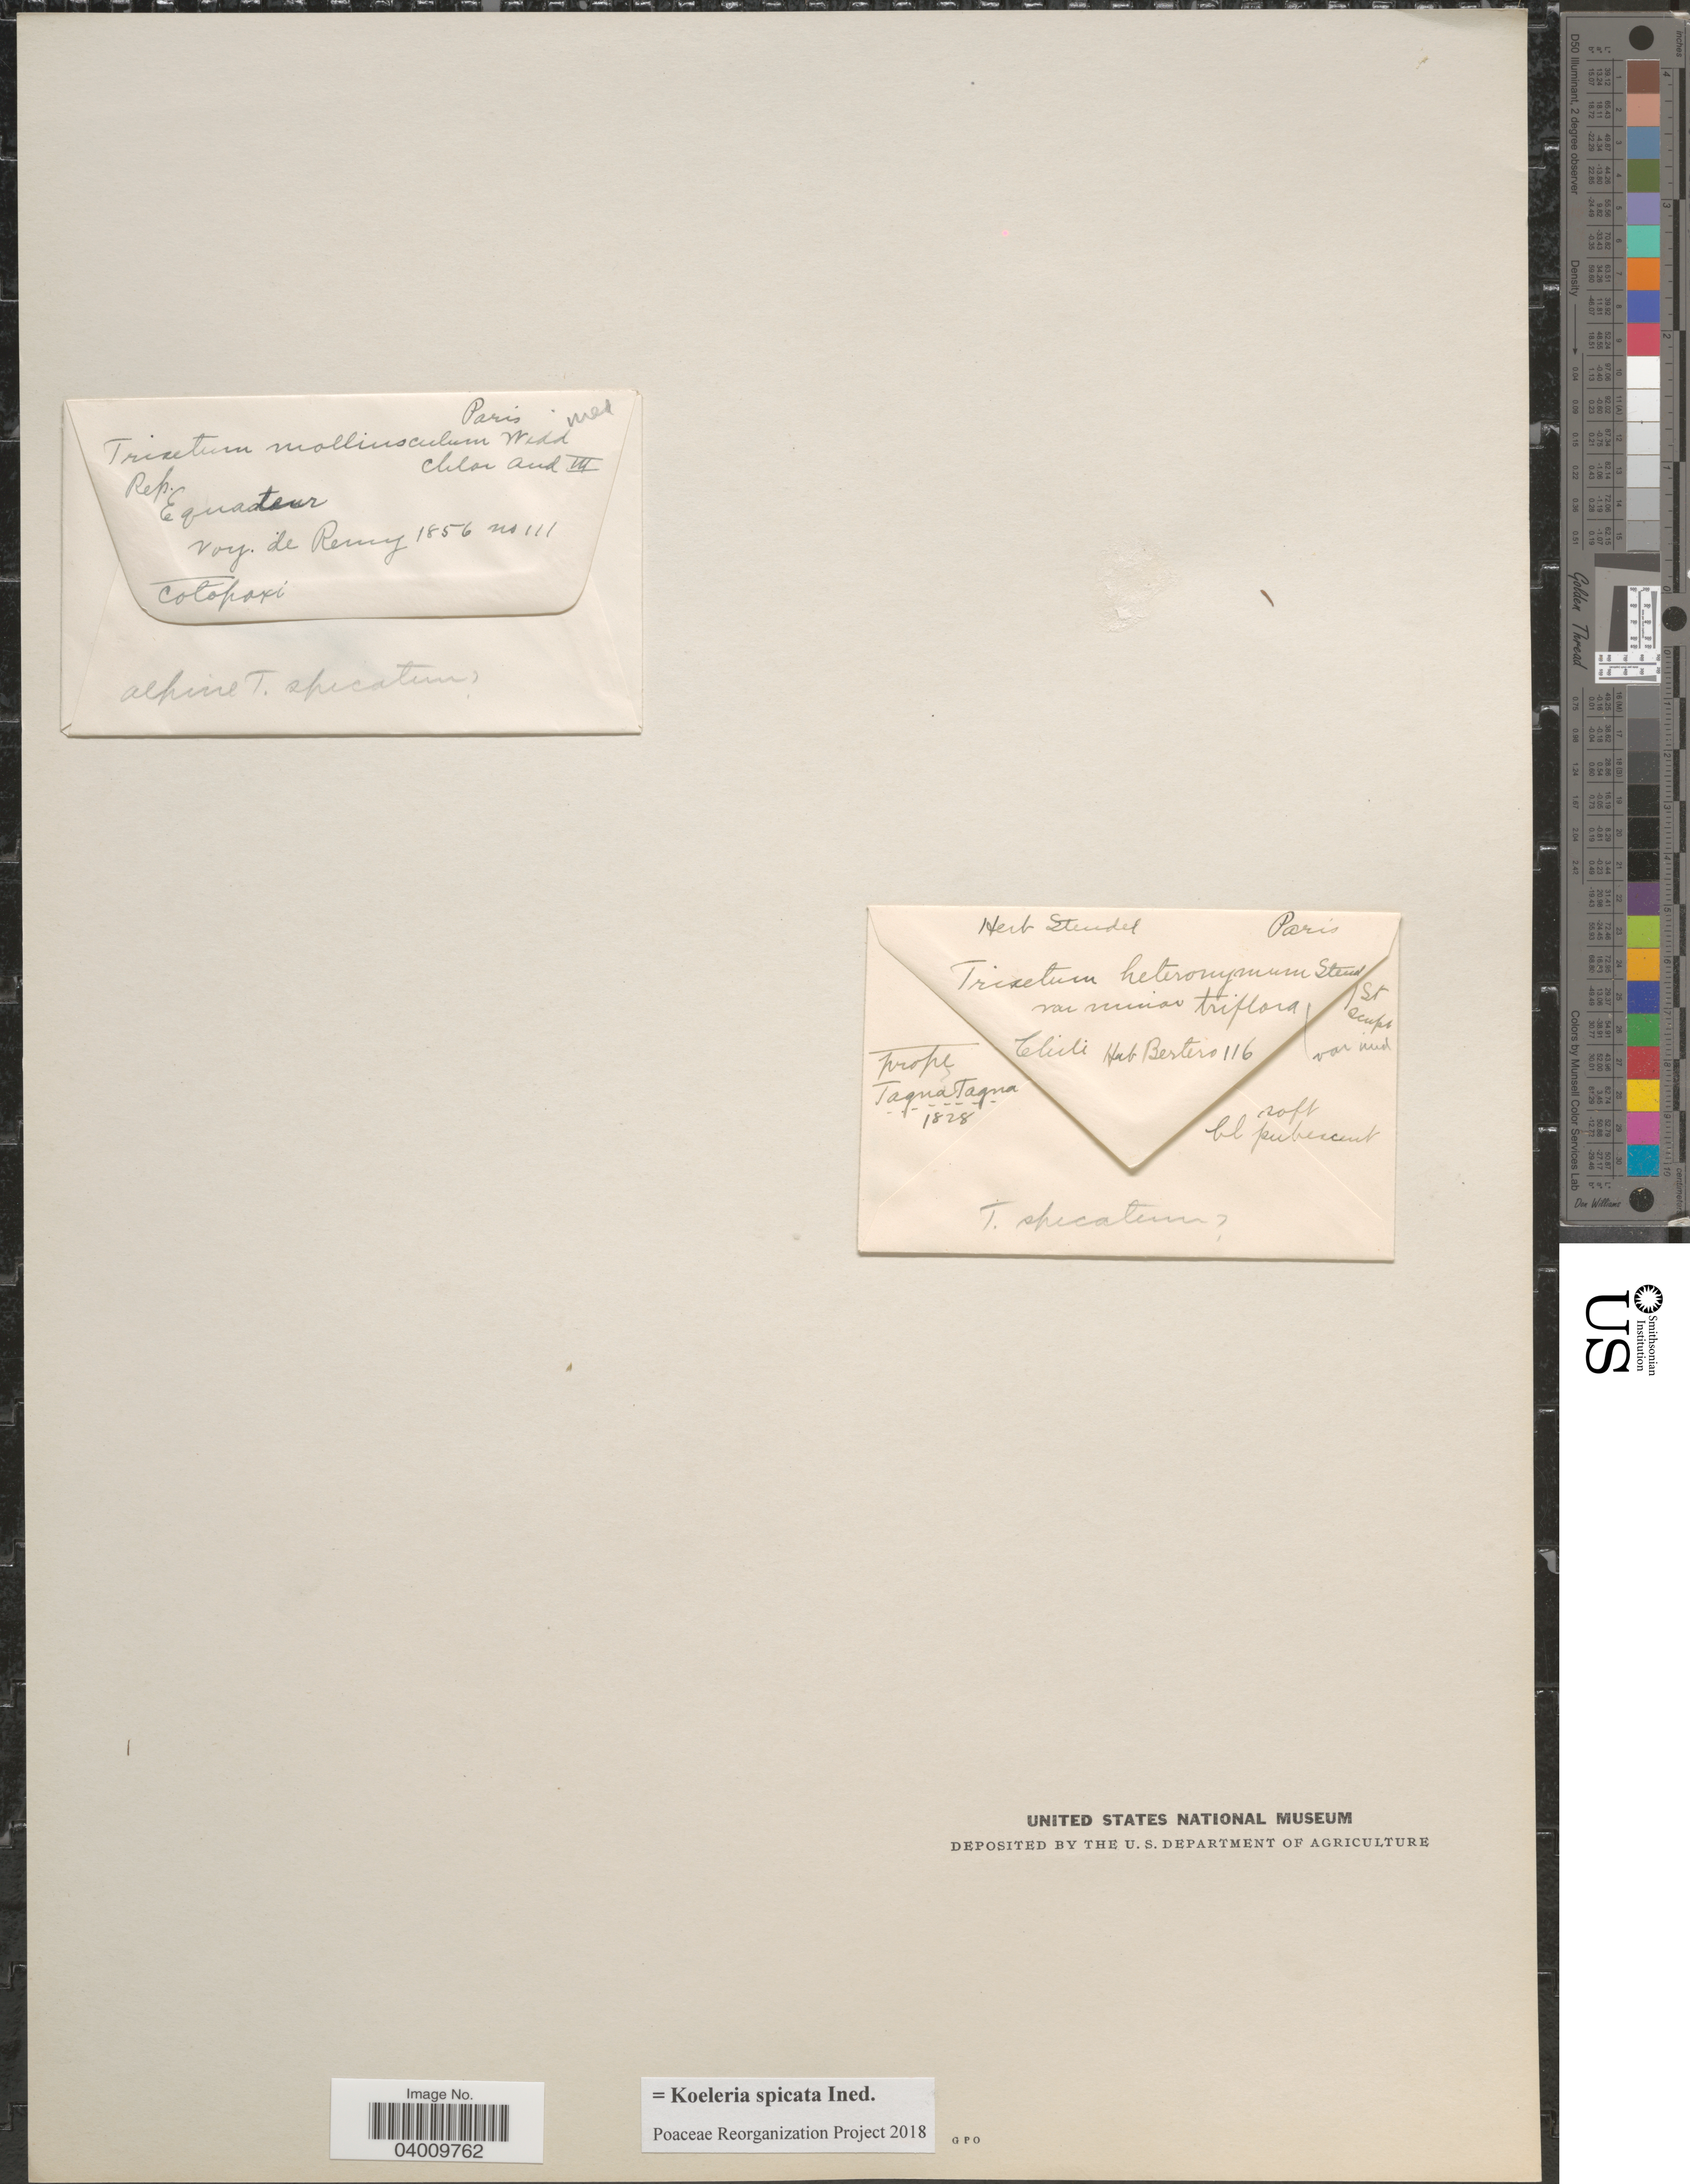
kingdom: Plantae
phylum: Tracheophyta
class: Liliopsida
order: Poales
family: Poaceae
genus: Koeleria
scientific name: Koeleria spicata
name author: (L.) Barberá et al.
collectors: -. Remy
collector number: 111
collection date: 1856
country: Ecuador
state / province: Cotopaxi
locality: Rep. Equateur.